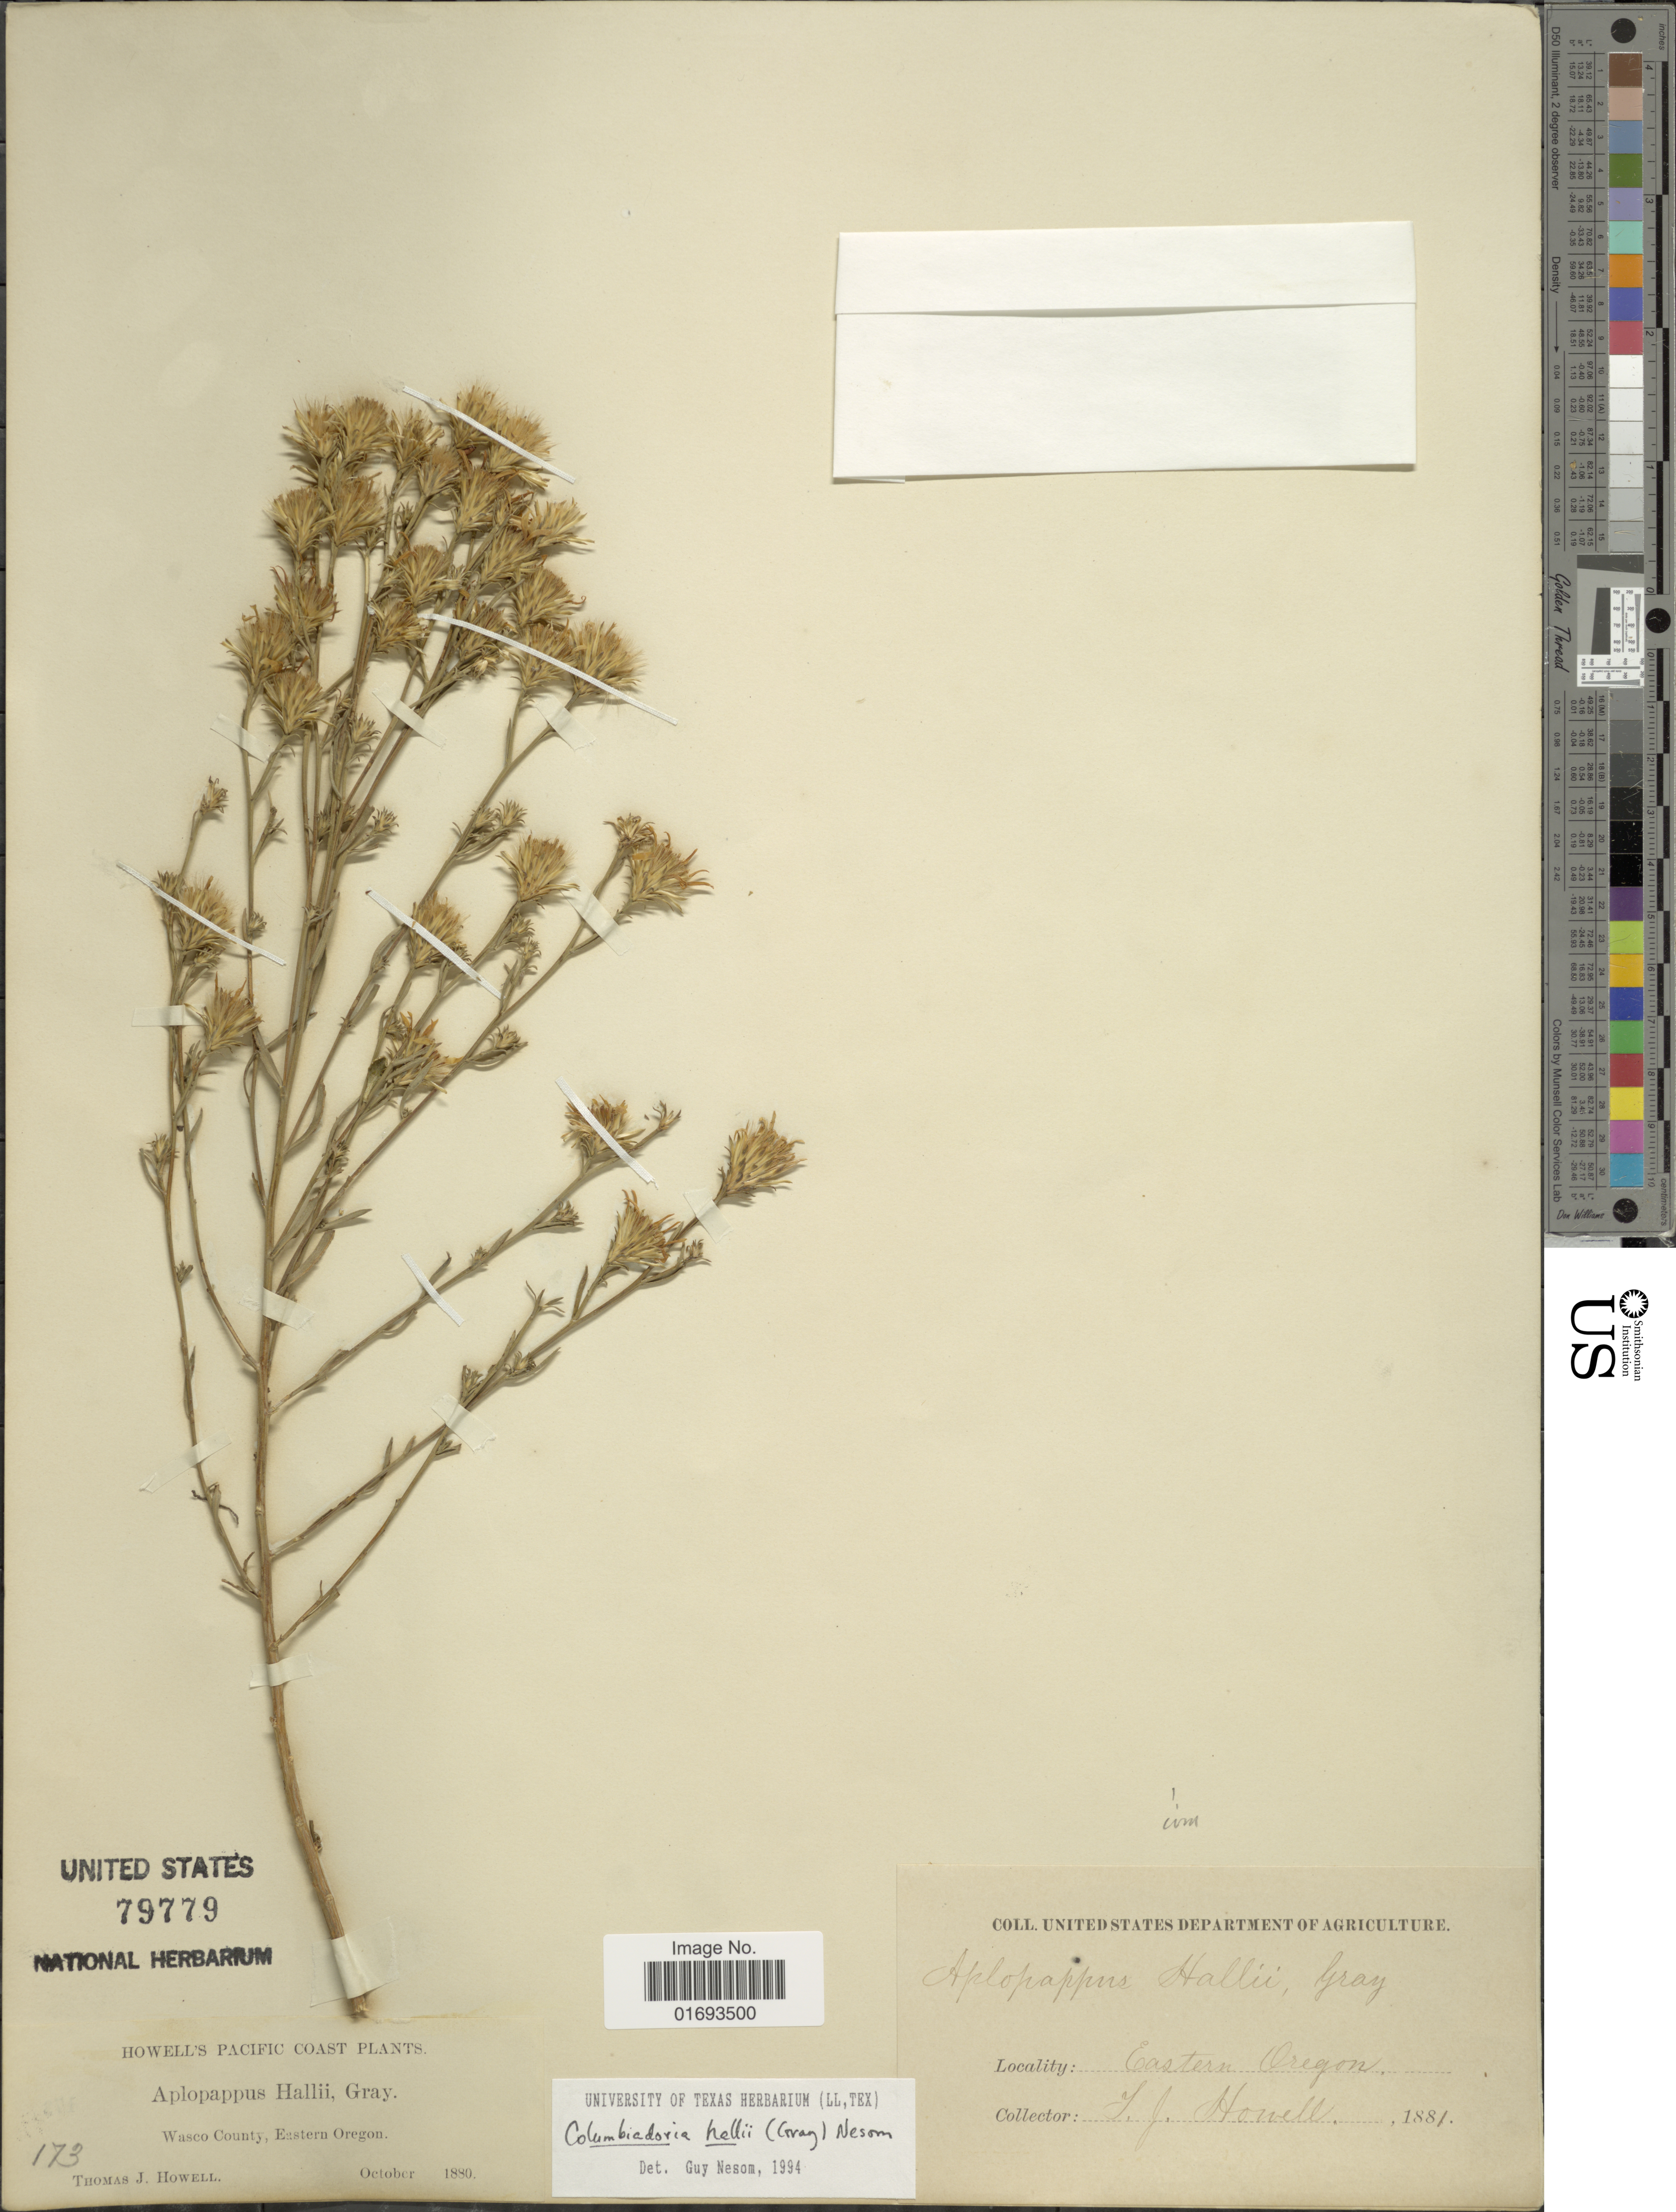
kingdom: Plantae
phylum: Tracheophyta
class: Magnoliopsida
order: Asterales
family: Asteraceae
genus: Columbiadoria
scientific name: Columbiadoria hallii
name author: (A. Gray) G.L. Nesom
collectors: T. J. Howell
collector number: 173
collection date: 1880-10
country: United States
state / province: Oregon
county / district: Wasco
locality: Eastern Orgeon, Wasco County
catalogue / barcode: US 79779